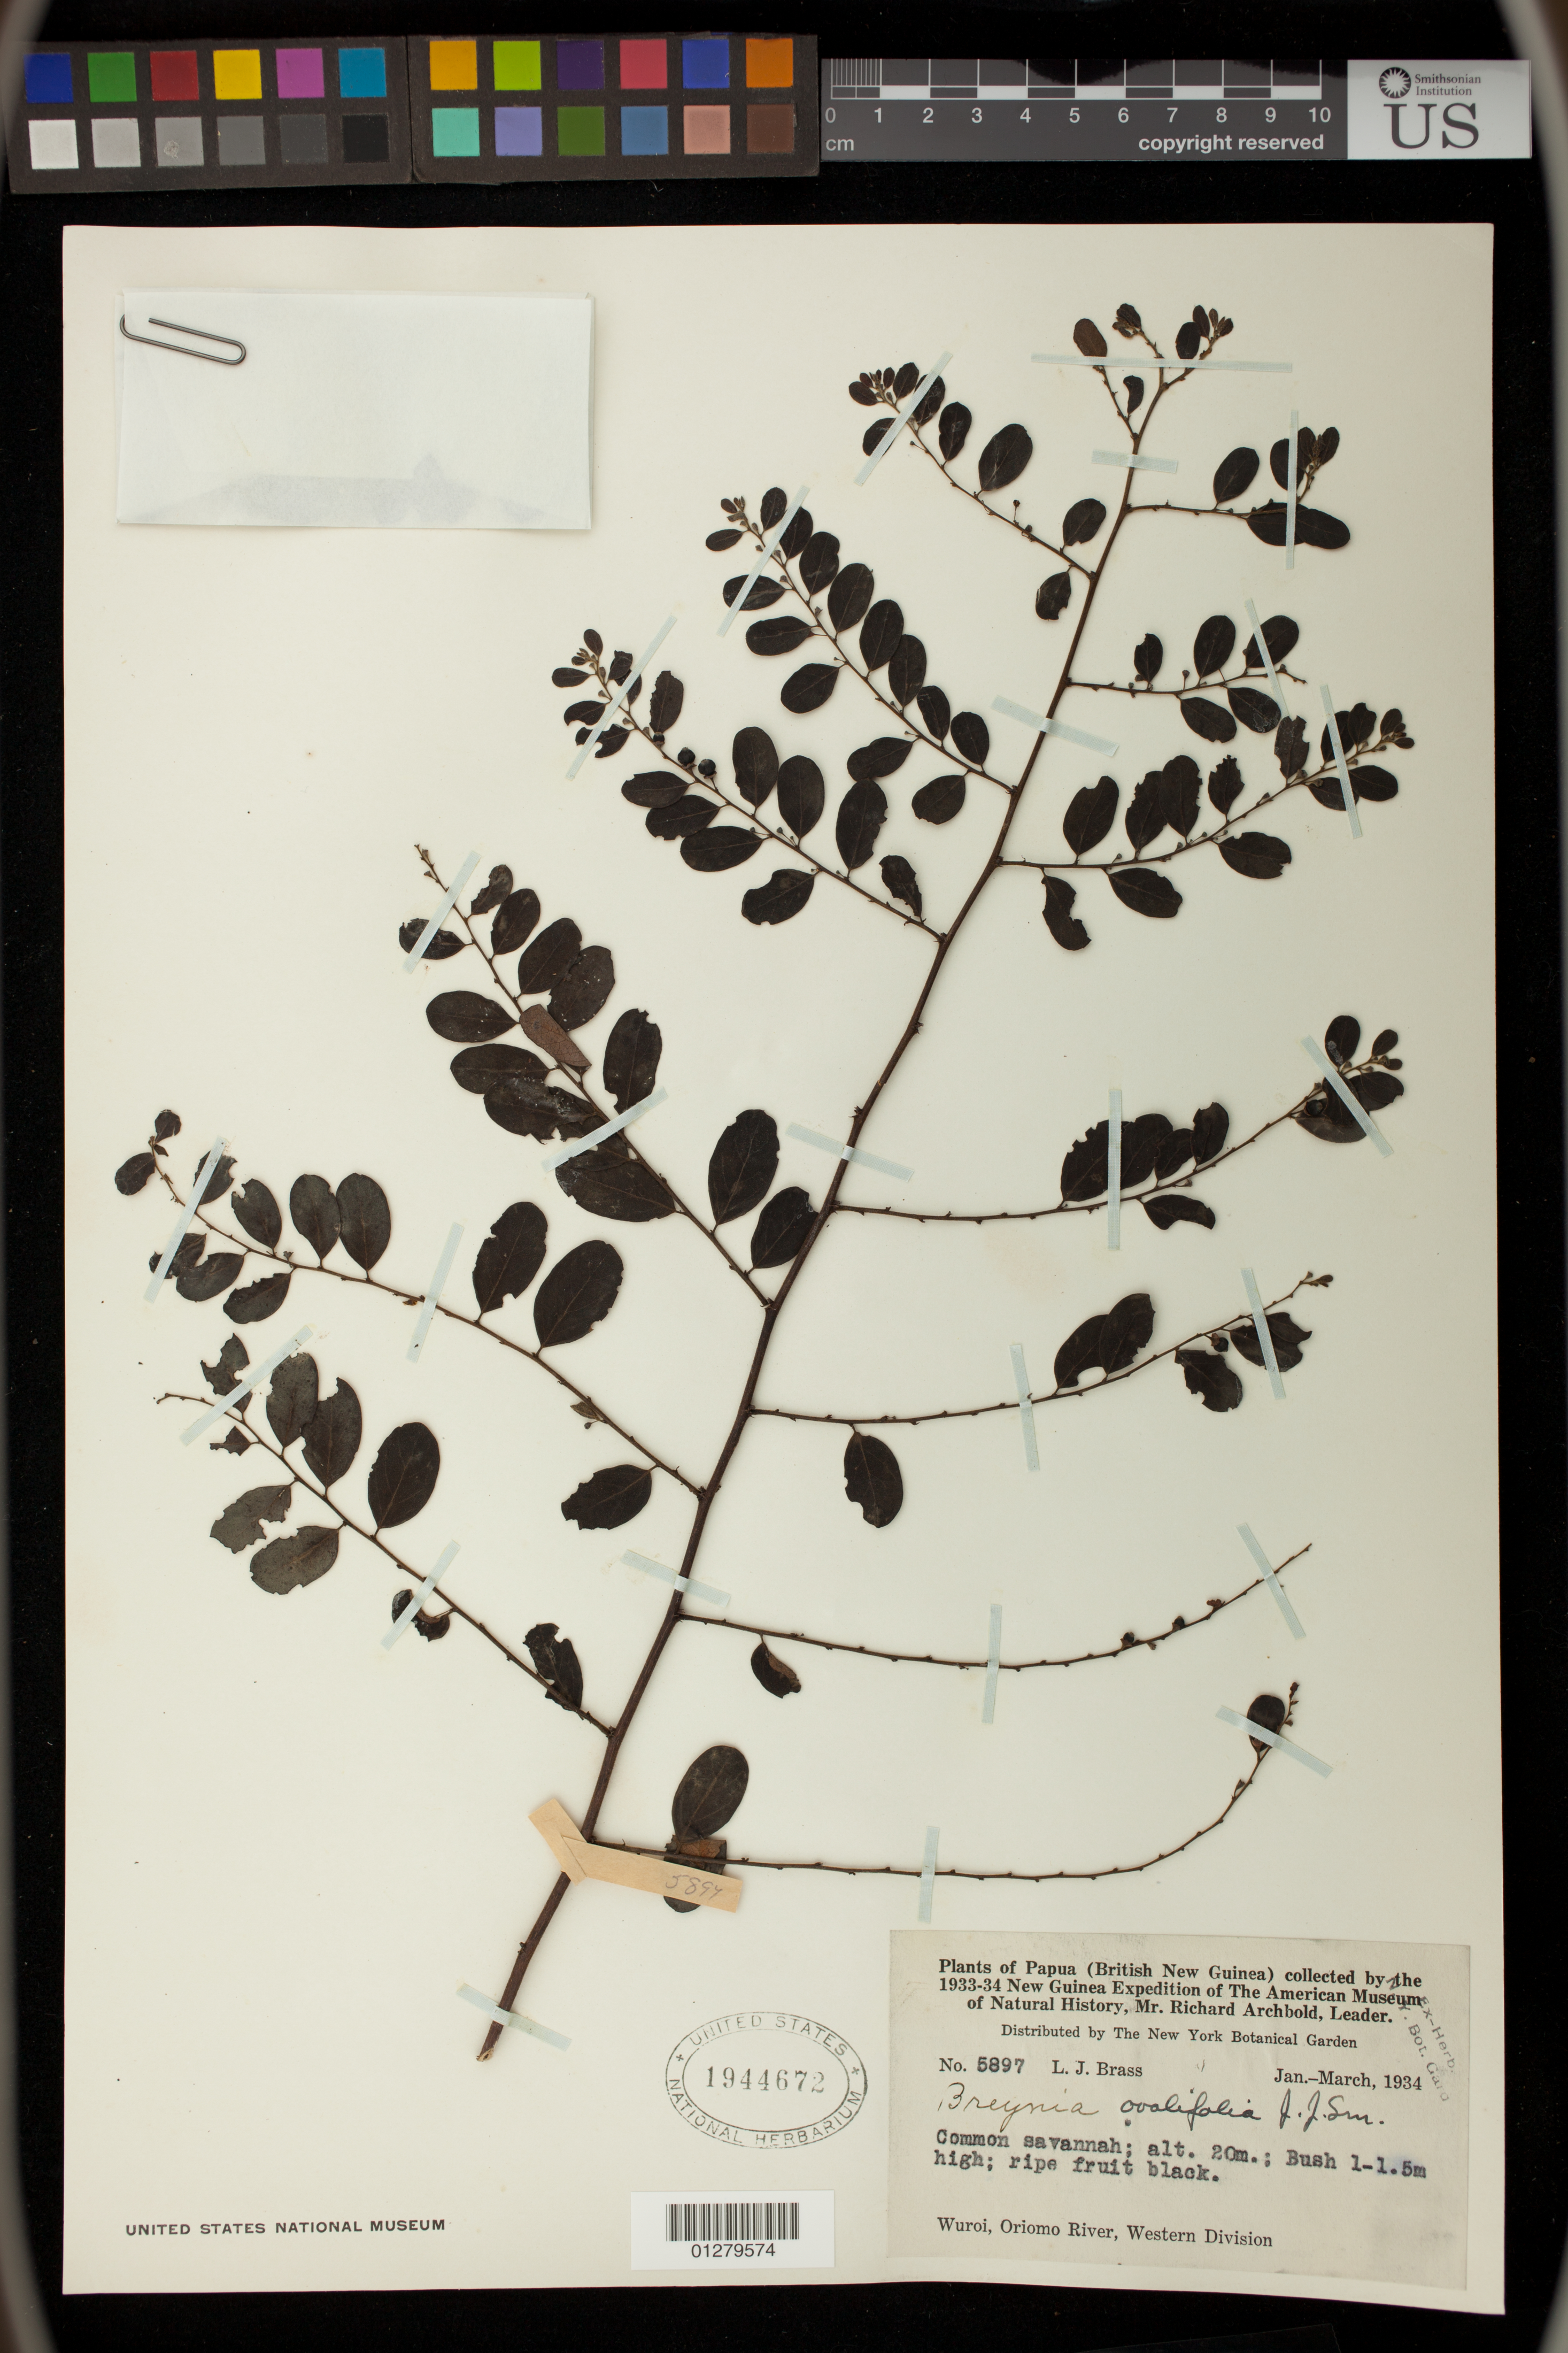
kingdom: Plantae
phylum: Tracheophyta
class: Magnoliopsida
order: Malpighiales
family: Phyllanthaceae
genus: Breynia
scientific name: Breynia vestita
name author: Warb.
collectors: L. J. Brass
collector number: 5897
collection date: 1934-01/1934-03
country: Papua New Guinea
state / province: Western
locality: Wuroi, Oriomo River, Western Division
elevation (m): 20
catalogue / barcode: US 1944672